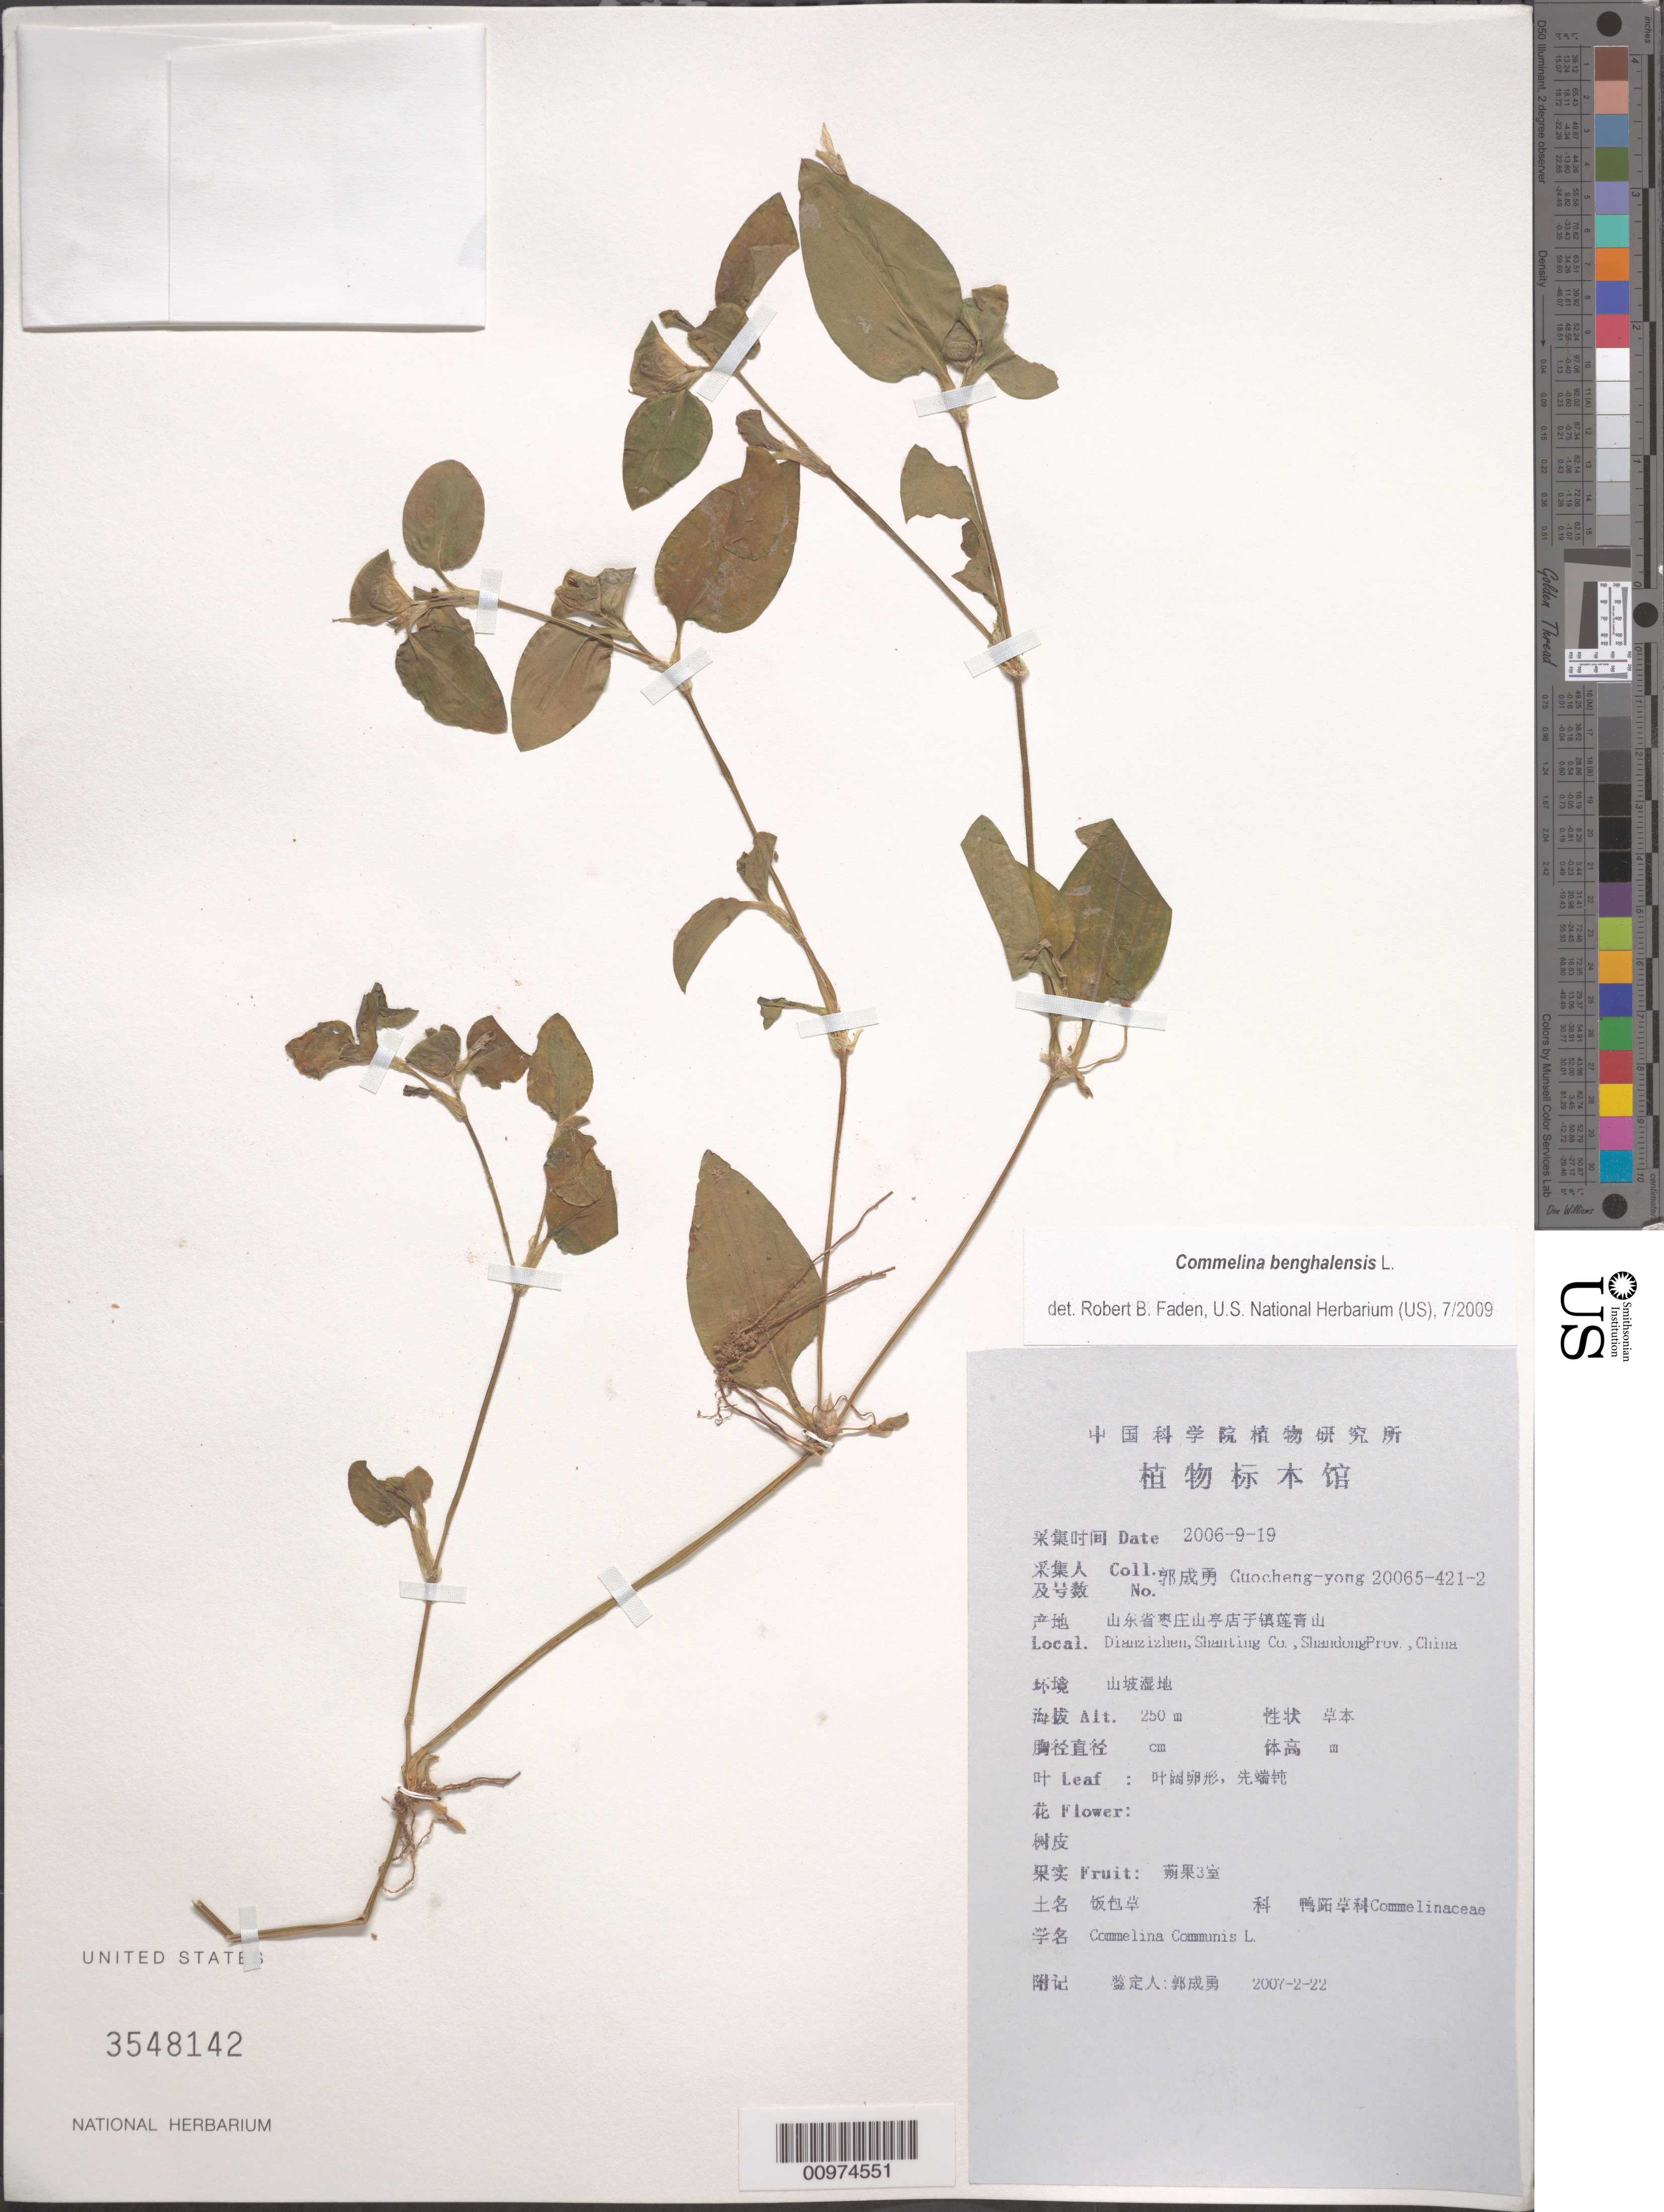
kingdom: Plantae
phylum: Tracheophyta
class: Liliopsida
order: Commelinales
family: Commelinaceae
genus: Commelina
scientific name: Commelina benghalensis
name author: L.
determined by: Faden, Robert B., (US), Smithsonian Institution - National Museum of Natural History (UNITED STATES)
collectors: Guo cheng-yong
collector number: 20065-421-2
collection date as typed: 19 Sep 2006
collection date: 2006-09-19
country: China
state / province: Shandong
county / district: Shanting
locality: Dianzizheu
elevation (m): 250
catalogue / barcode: US 3548142